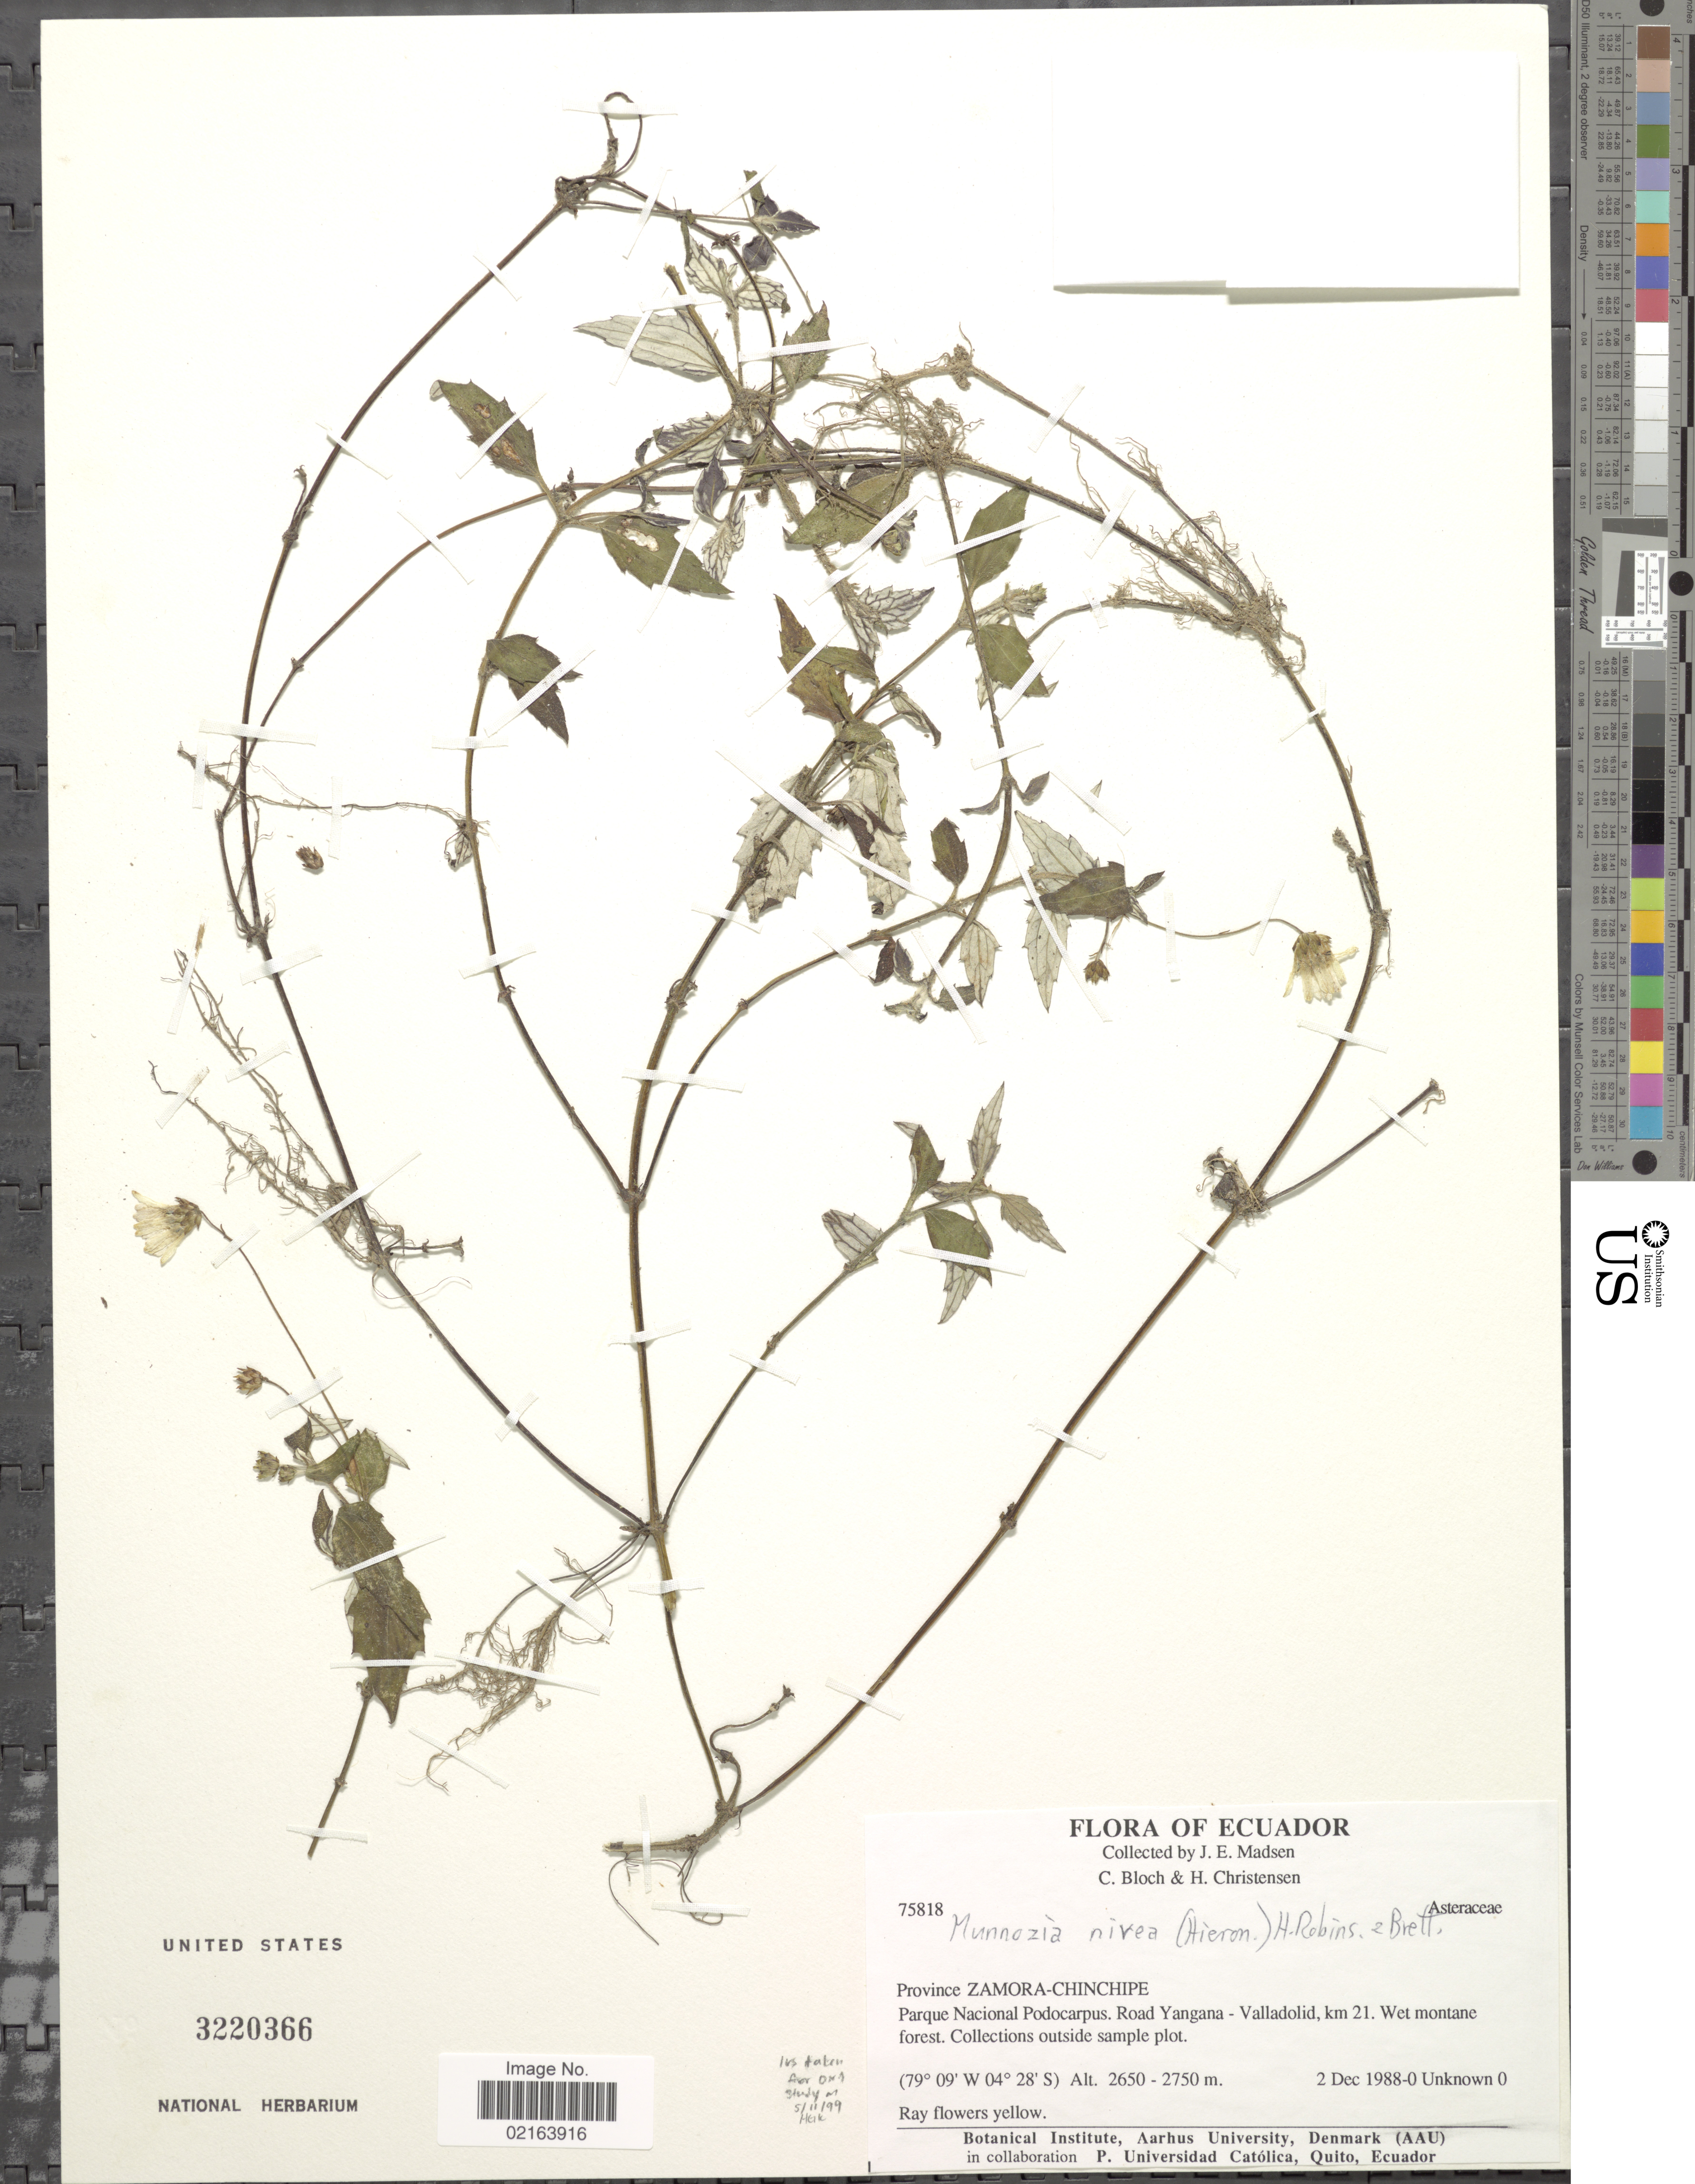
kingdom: Plantae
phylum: Tracheophyta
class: Magnoliopsida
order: Asterales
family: Asteraceae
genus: Munnozia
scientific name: Munnozia nivea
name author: (Hieron.) H. Rob. & Brettell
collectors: J. E. Madsen, C. Bloch & H. Christensen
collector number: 75818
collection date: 1988-12-02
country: Ecuador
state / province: Zamora-Chinchipe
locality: Province Zamora-Chinchipe, Parque Nacional Podocarpus, Road Yangana, Valladolid, km 21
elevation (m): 2650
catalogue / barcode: US 3220366